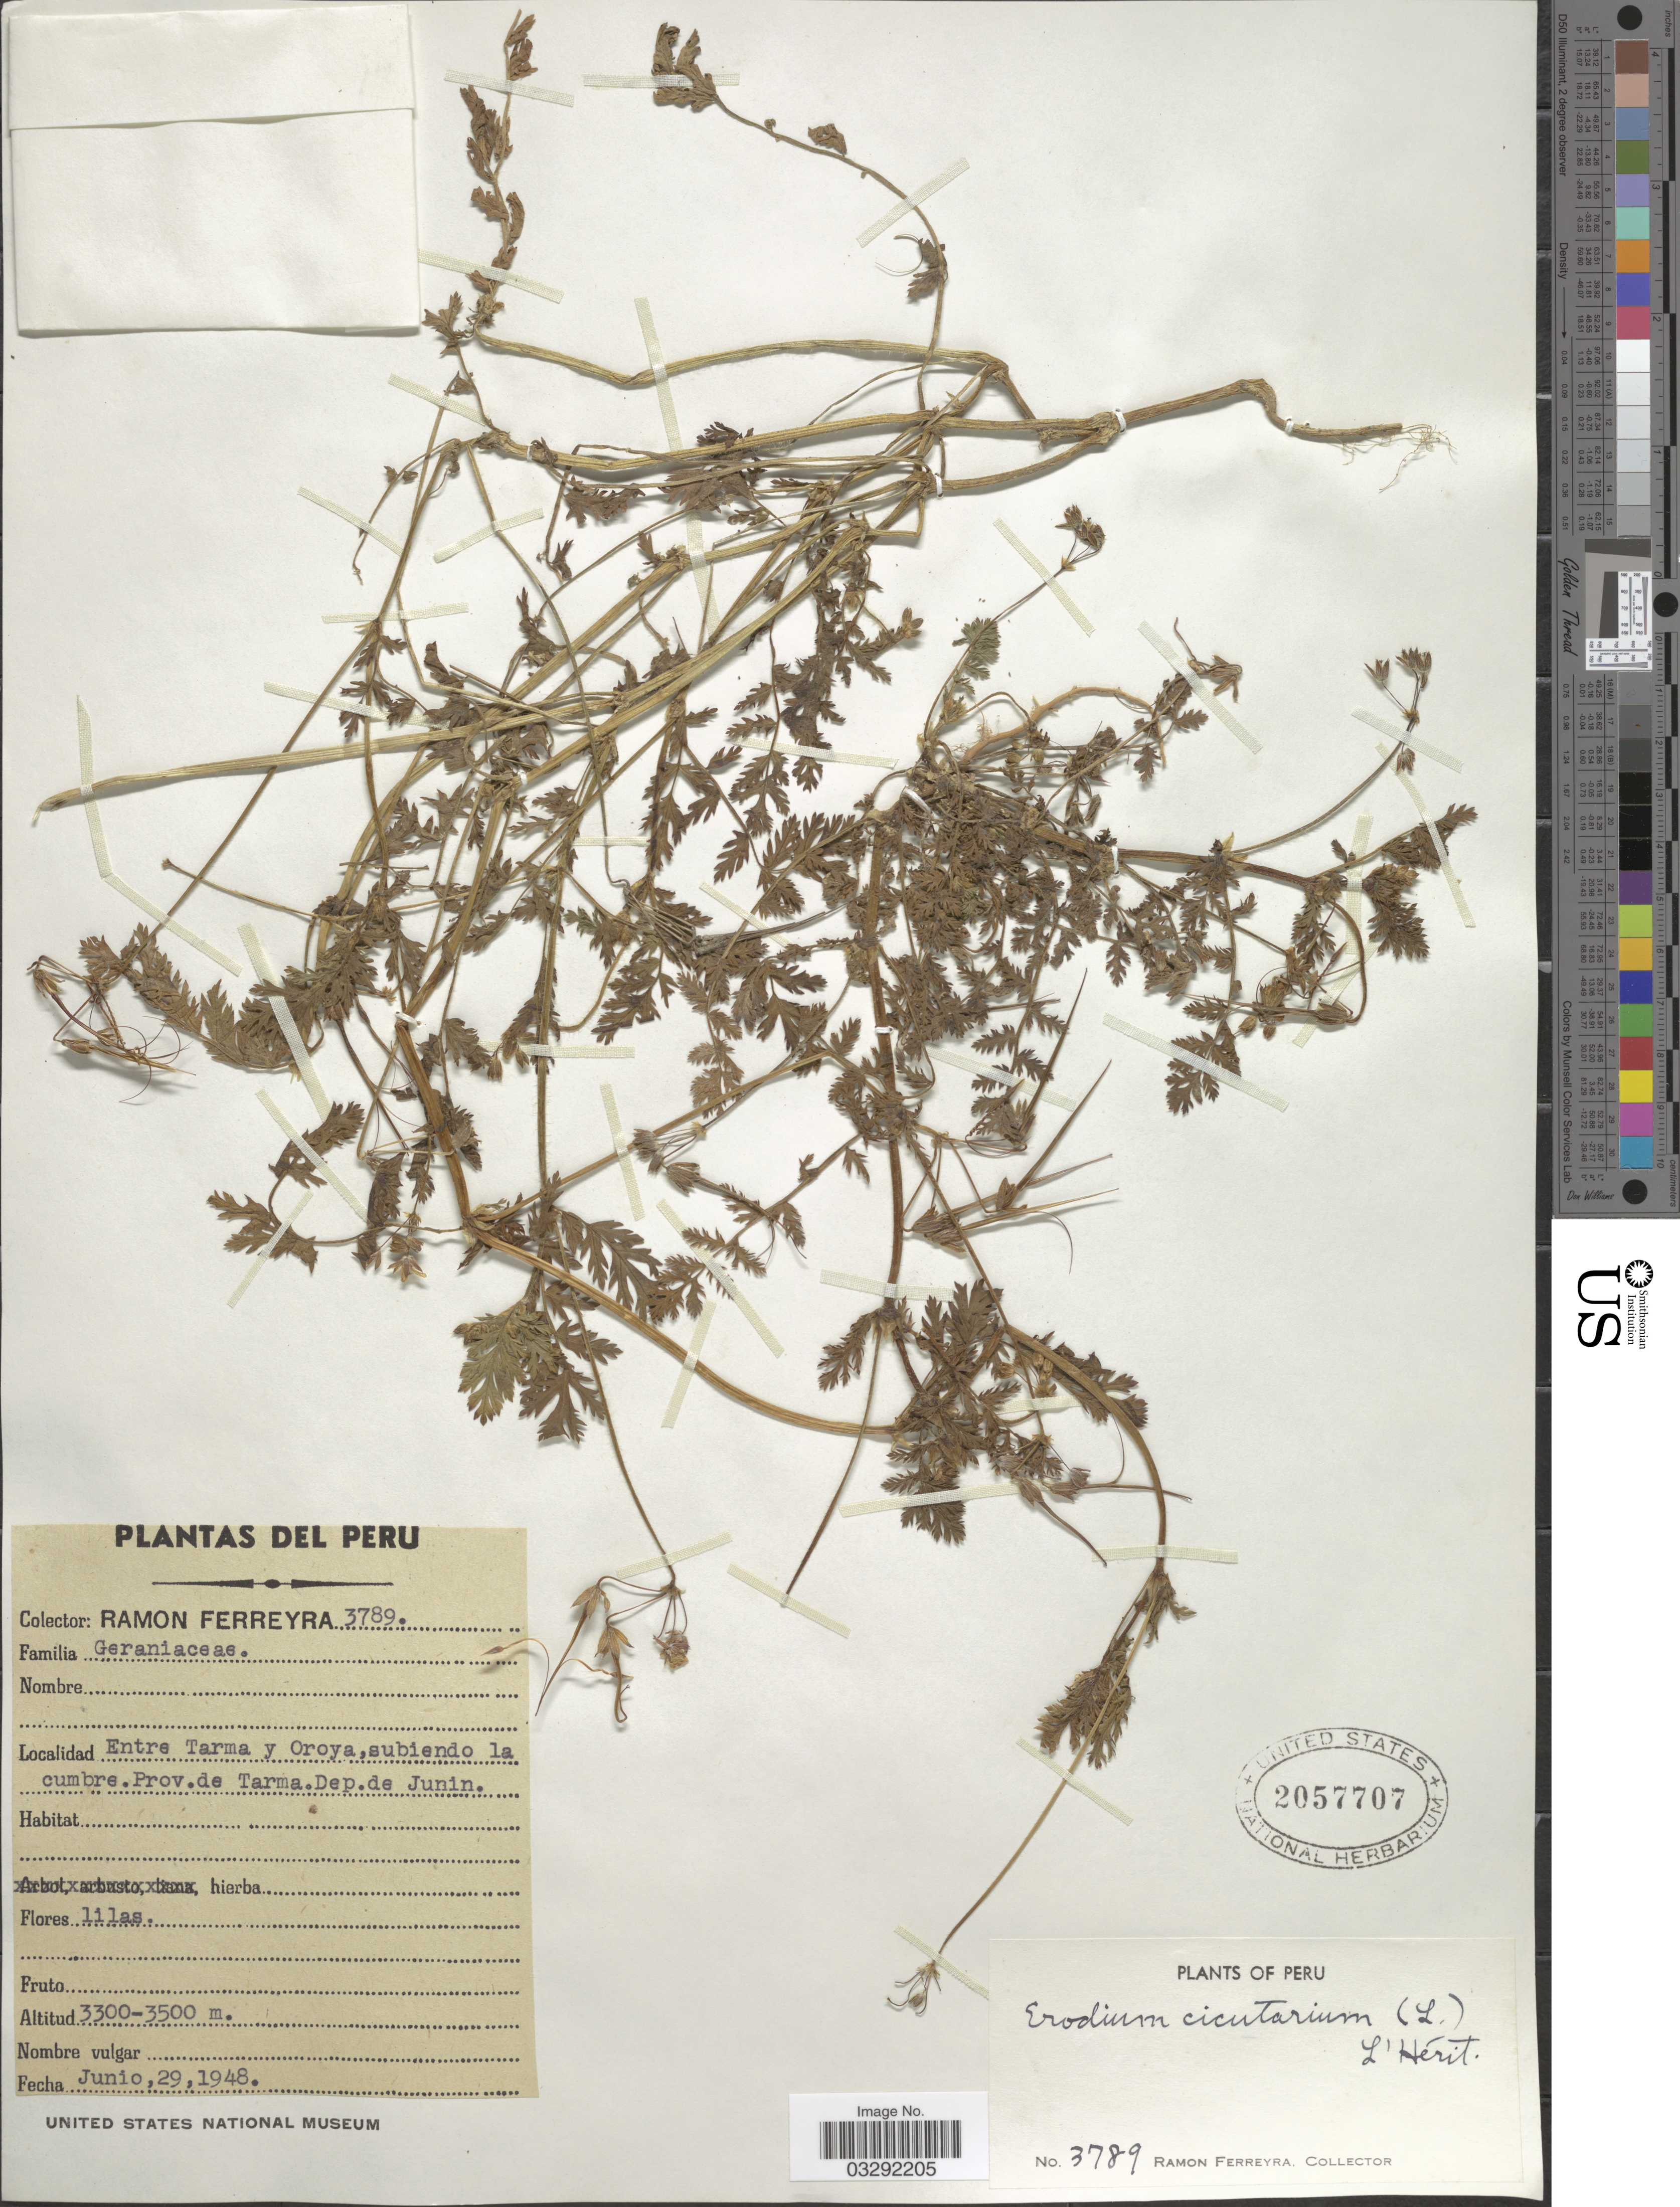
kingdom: Plantae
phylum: Tracheophyta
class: Magnoliopsida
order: Geraniales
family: Geraniaceae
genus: Erodium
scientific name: Erodium cicutarium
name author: (L.) L'Hér.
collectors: R. A. Ferreyra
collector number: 3789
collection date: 1948-06-29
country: Peru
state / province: Junín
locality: Entre Tarma y Oroya, subiendo la cumbre. Prov. de Tarma. Dep. de Junin.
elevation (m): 3300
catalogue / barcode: US 2057707